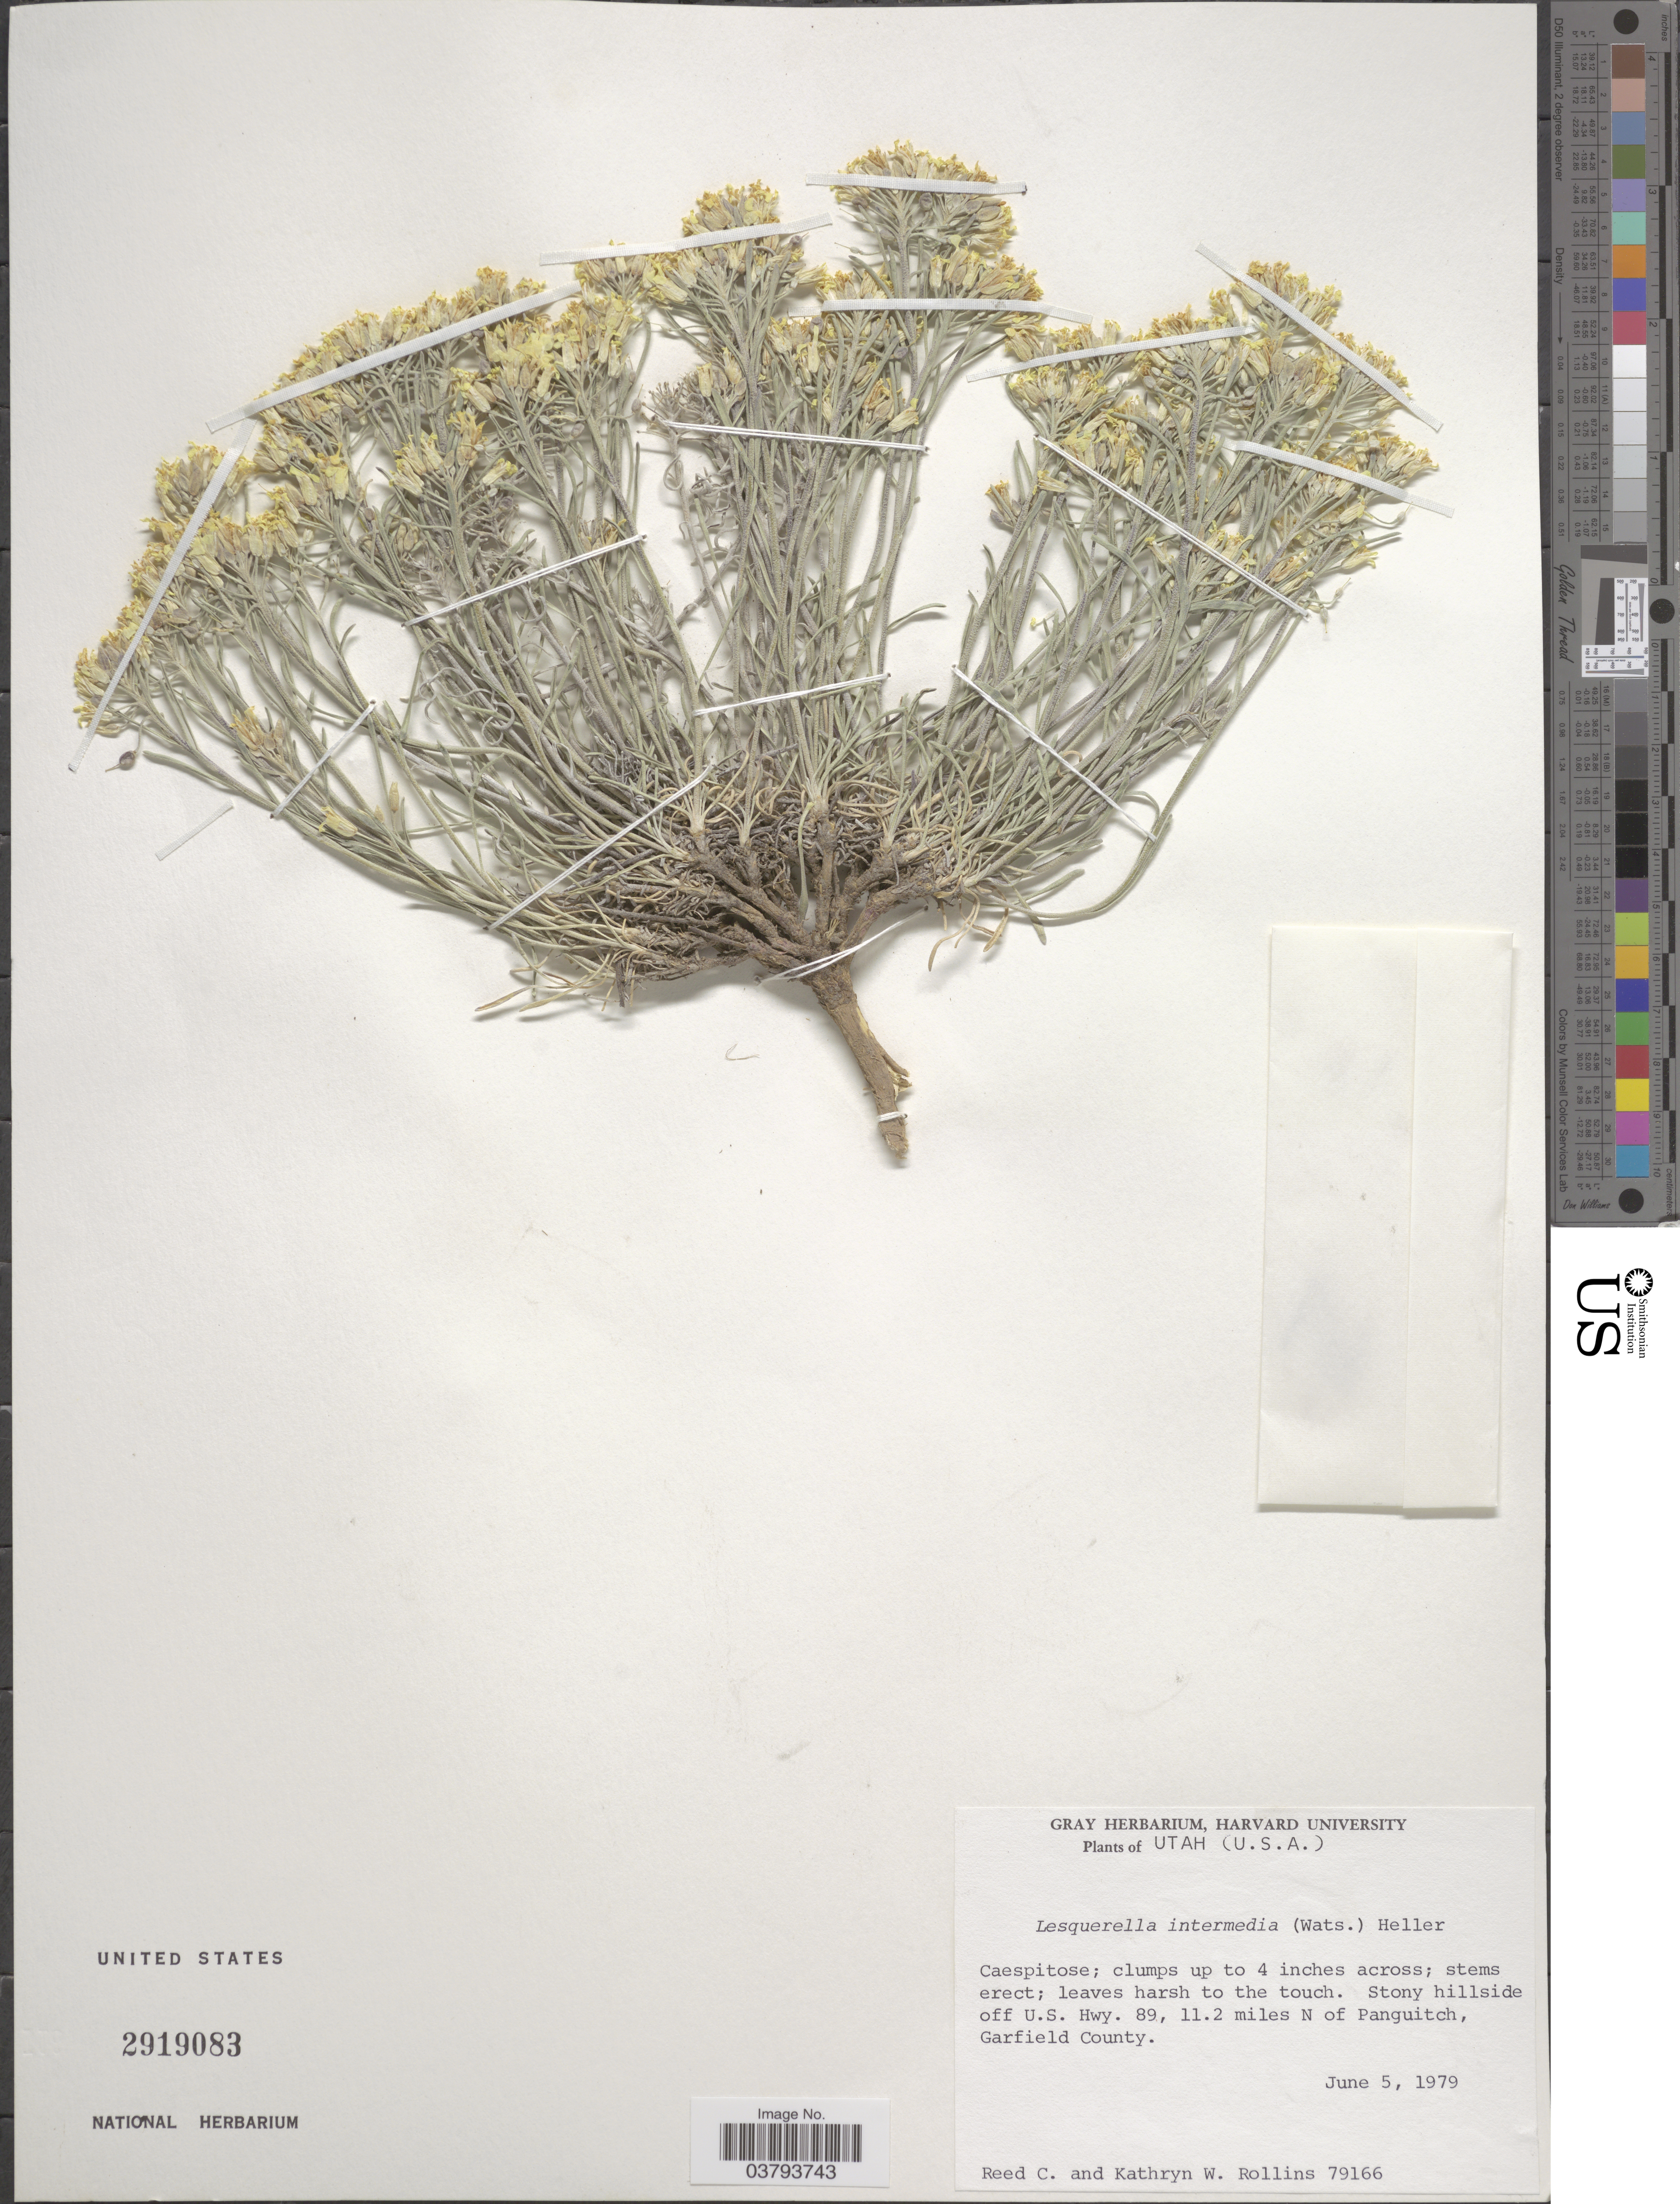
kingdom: Plantae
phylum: Tracheophyta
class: Magnoliopsida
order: Brassicales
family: Brassicaceae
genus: Lesquerella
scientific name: Lesquerella intermedia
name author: (S. Watson) A. Heller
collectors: R. C. Rollins & K. W. Rollins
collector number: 79166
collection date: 1979-06-05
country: United States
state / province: Utah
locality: Stony hillside off U.S. Hwy. 89, 11.2 miles N of Panguitch, Garfield County.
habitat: stony hillside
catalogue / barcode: US 2919083